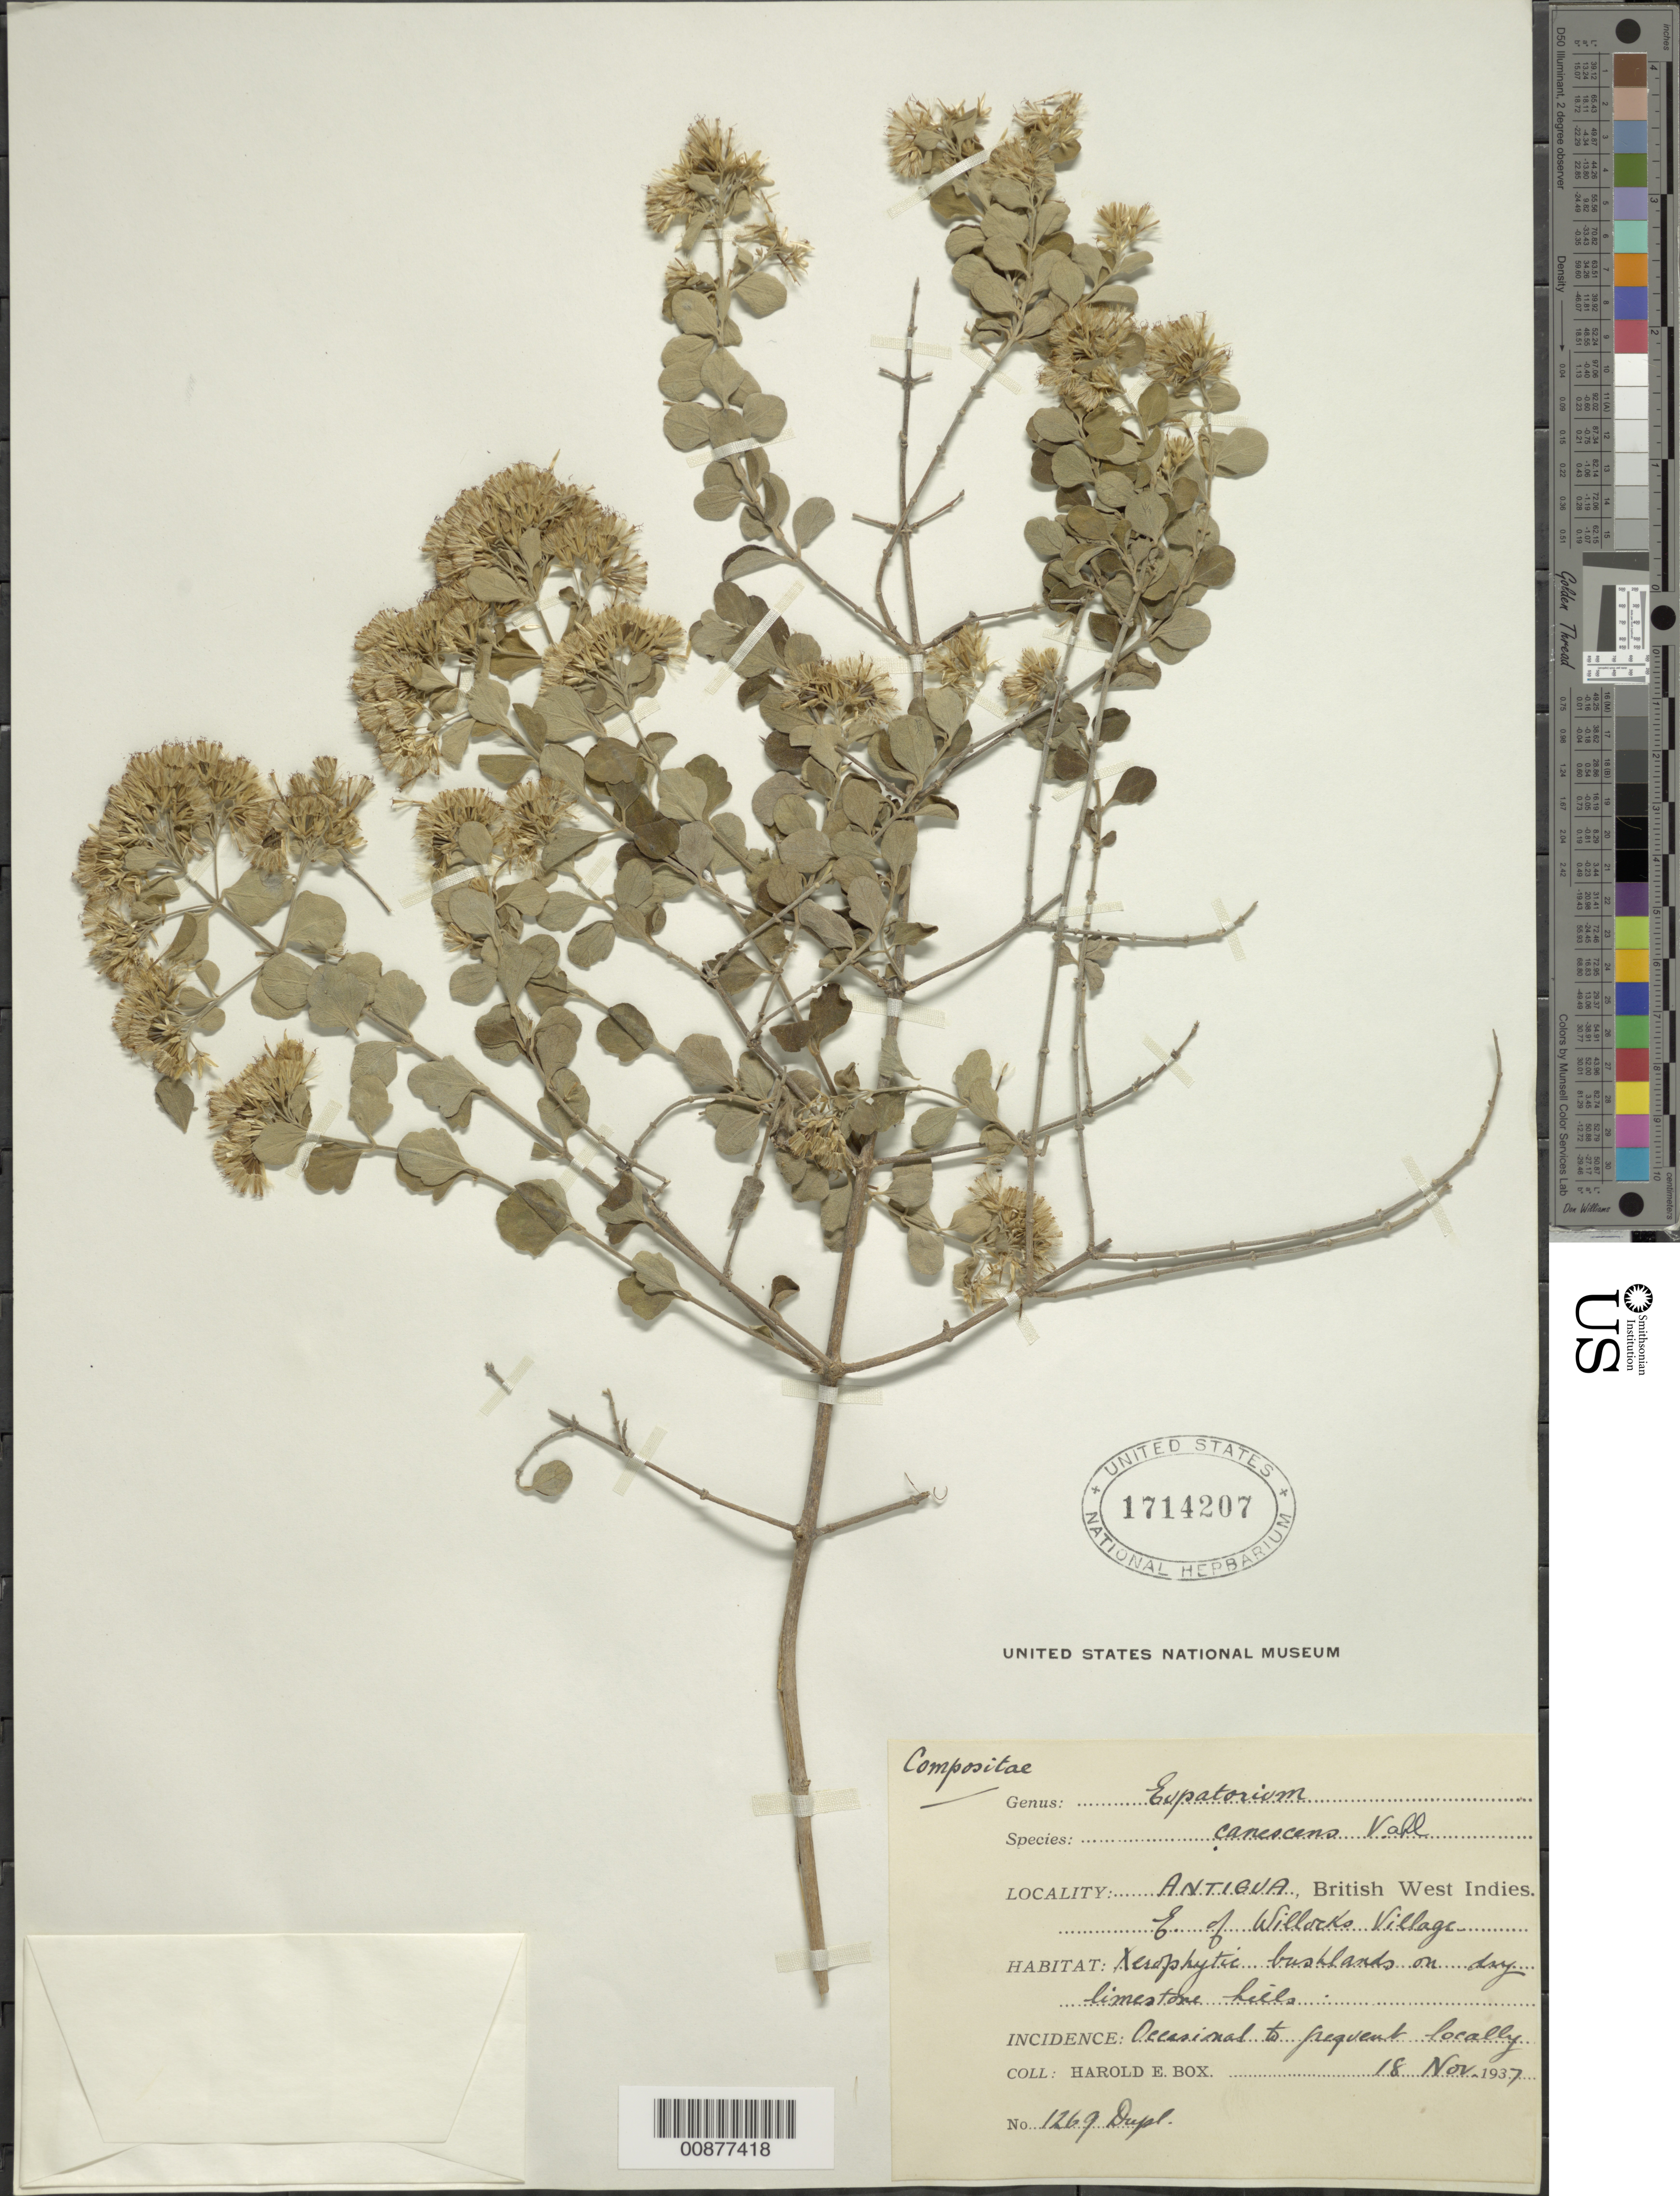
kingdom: Plantae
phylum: Tracheophyta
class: Magnoliopsida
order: Asterales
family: Asteraceae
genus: Chromolaena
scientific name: Chromolaena sinuata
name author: (Lam.) R.M. King & H. Rob.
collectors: H. E. Box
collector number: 1269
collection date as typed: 18 Nov 1937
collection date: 1937-11-18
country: Antigua and Barbuda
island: Leeward Is.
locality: E. of Willocks Village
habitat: Xerophytic bushlands on dry limestone hills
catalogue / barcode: US 1714207